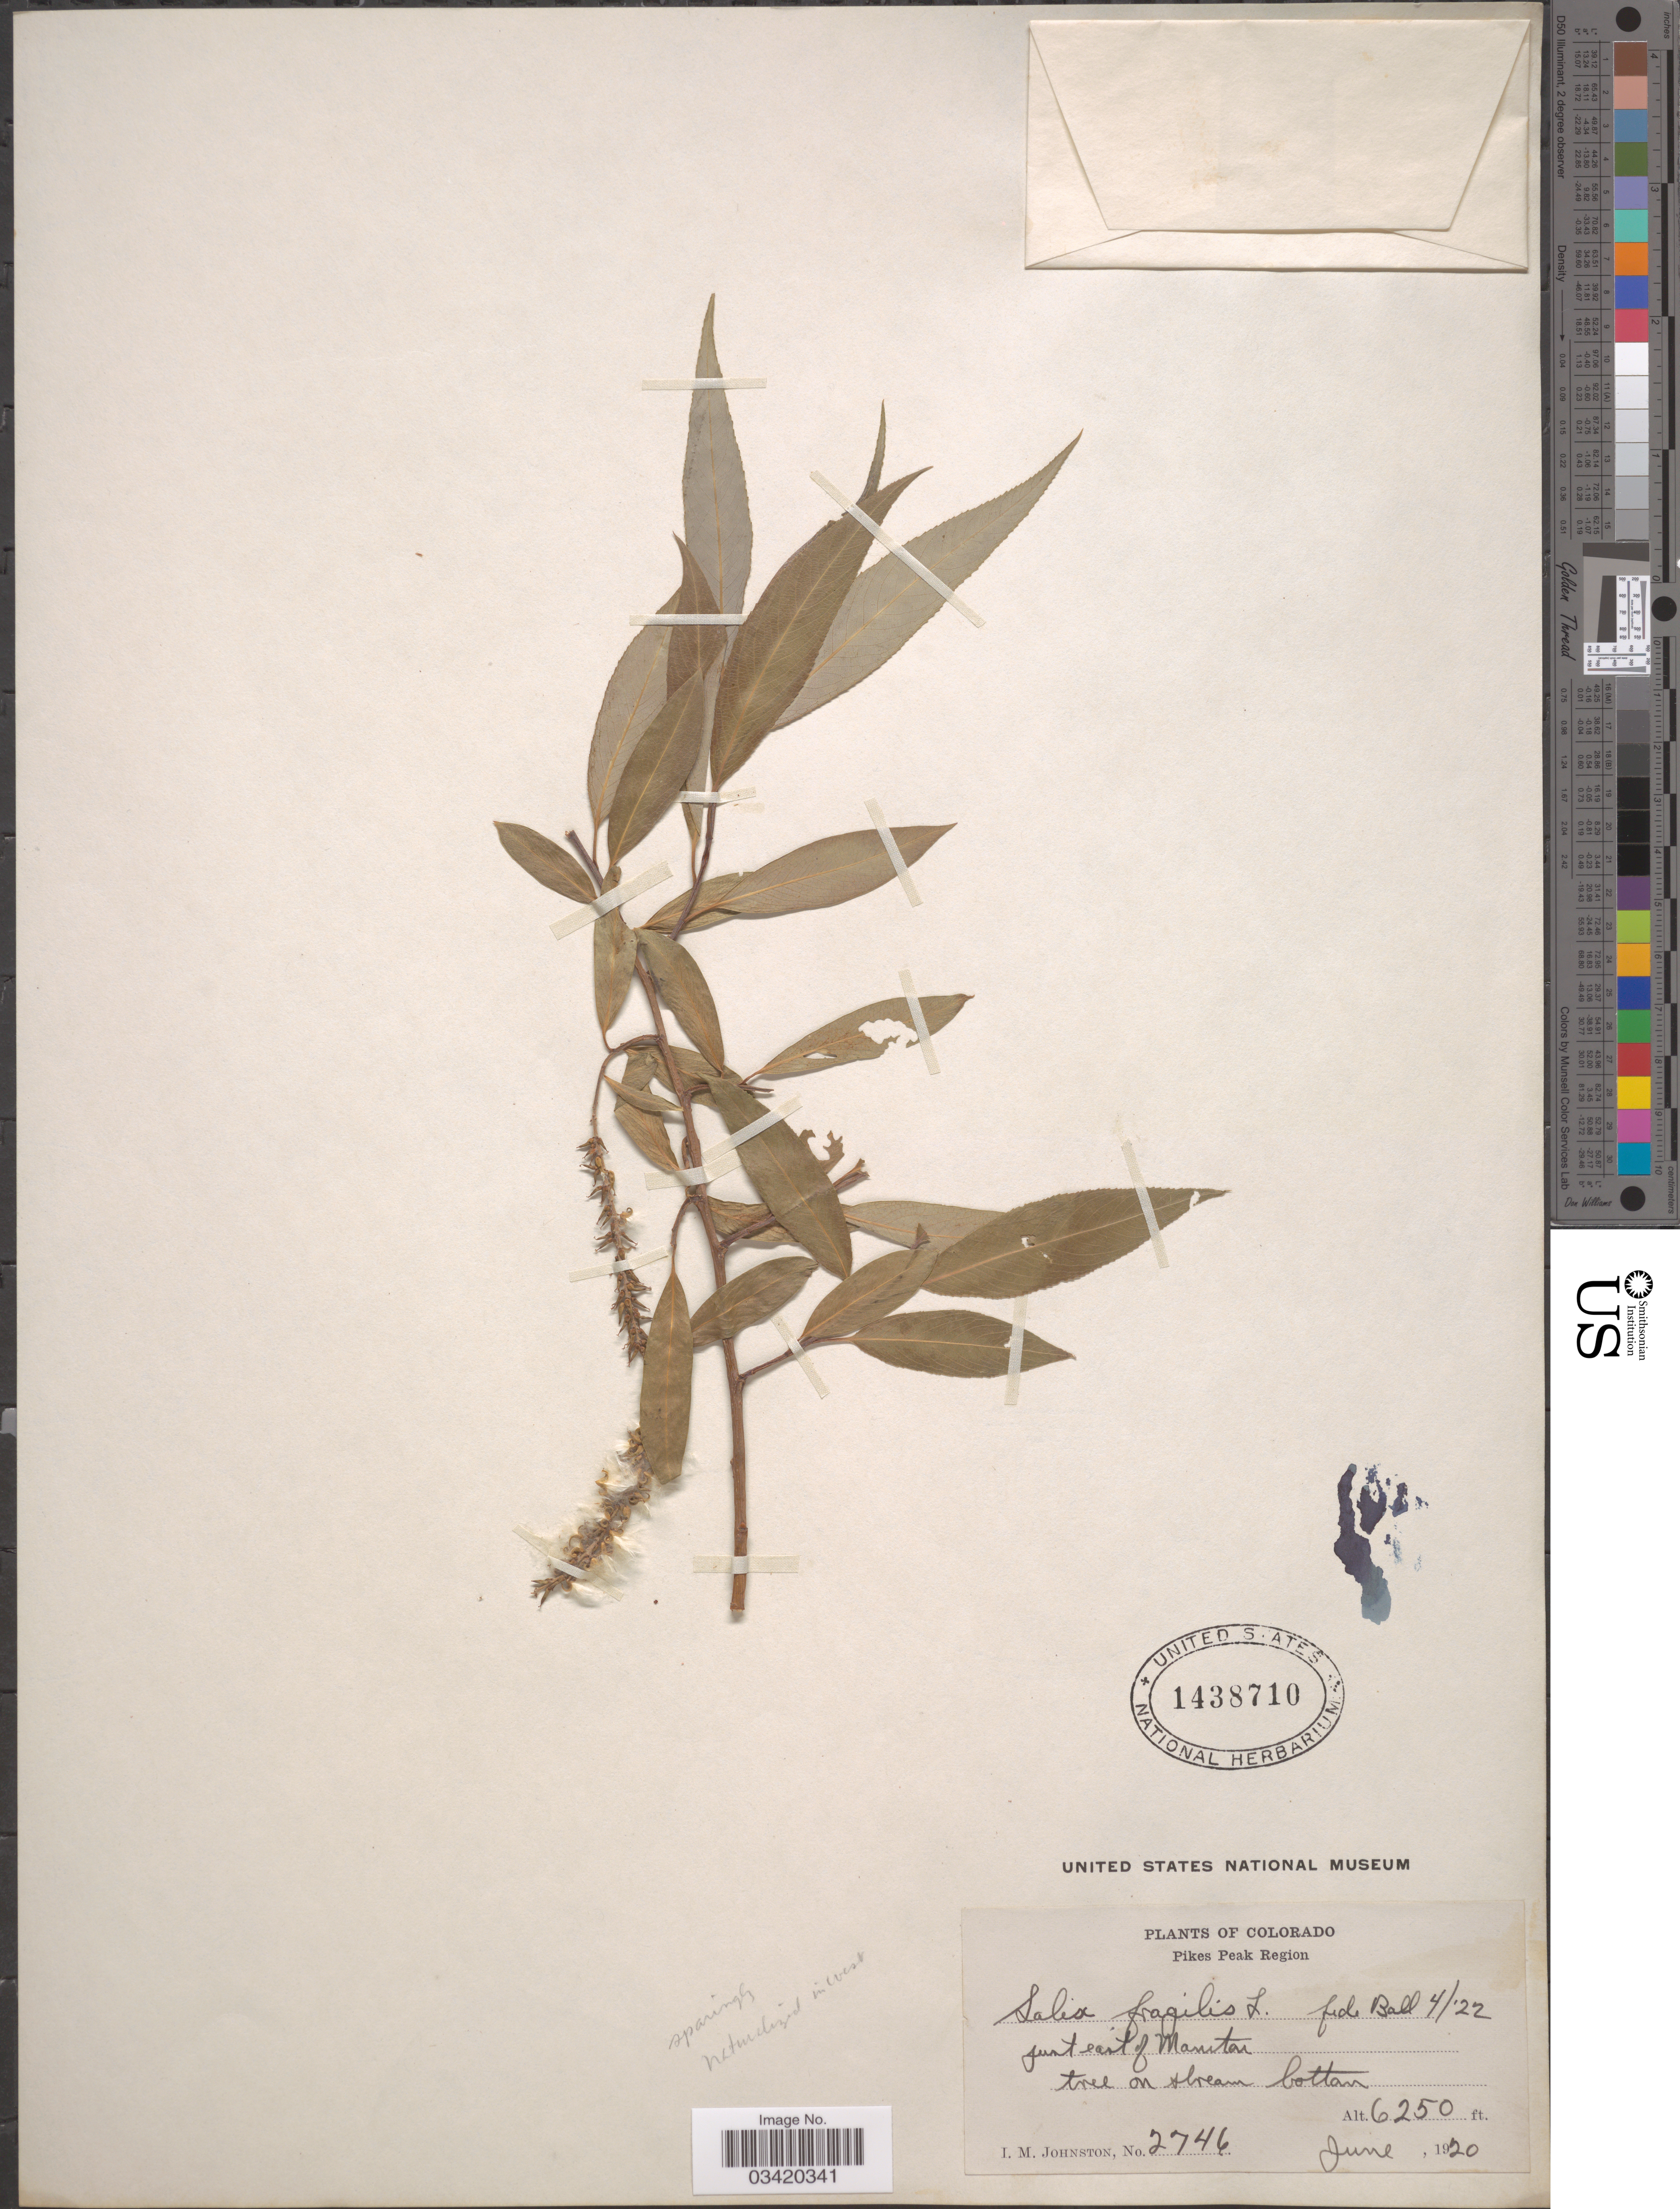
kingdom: Plantae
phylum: Tracheophyta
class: Magnoliopsida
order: Malpighiales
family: Salicaceae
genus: Salix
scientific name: Salix fragilis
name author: L.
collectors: I.M. Johnston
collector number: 2746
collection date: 1920-06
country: United States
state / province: Colorado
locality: Pikes Peak Region. Just east of Manitou.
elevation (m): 1905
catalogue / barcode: US 1438710